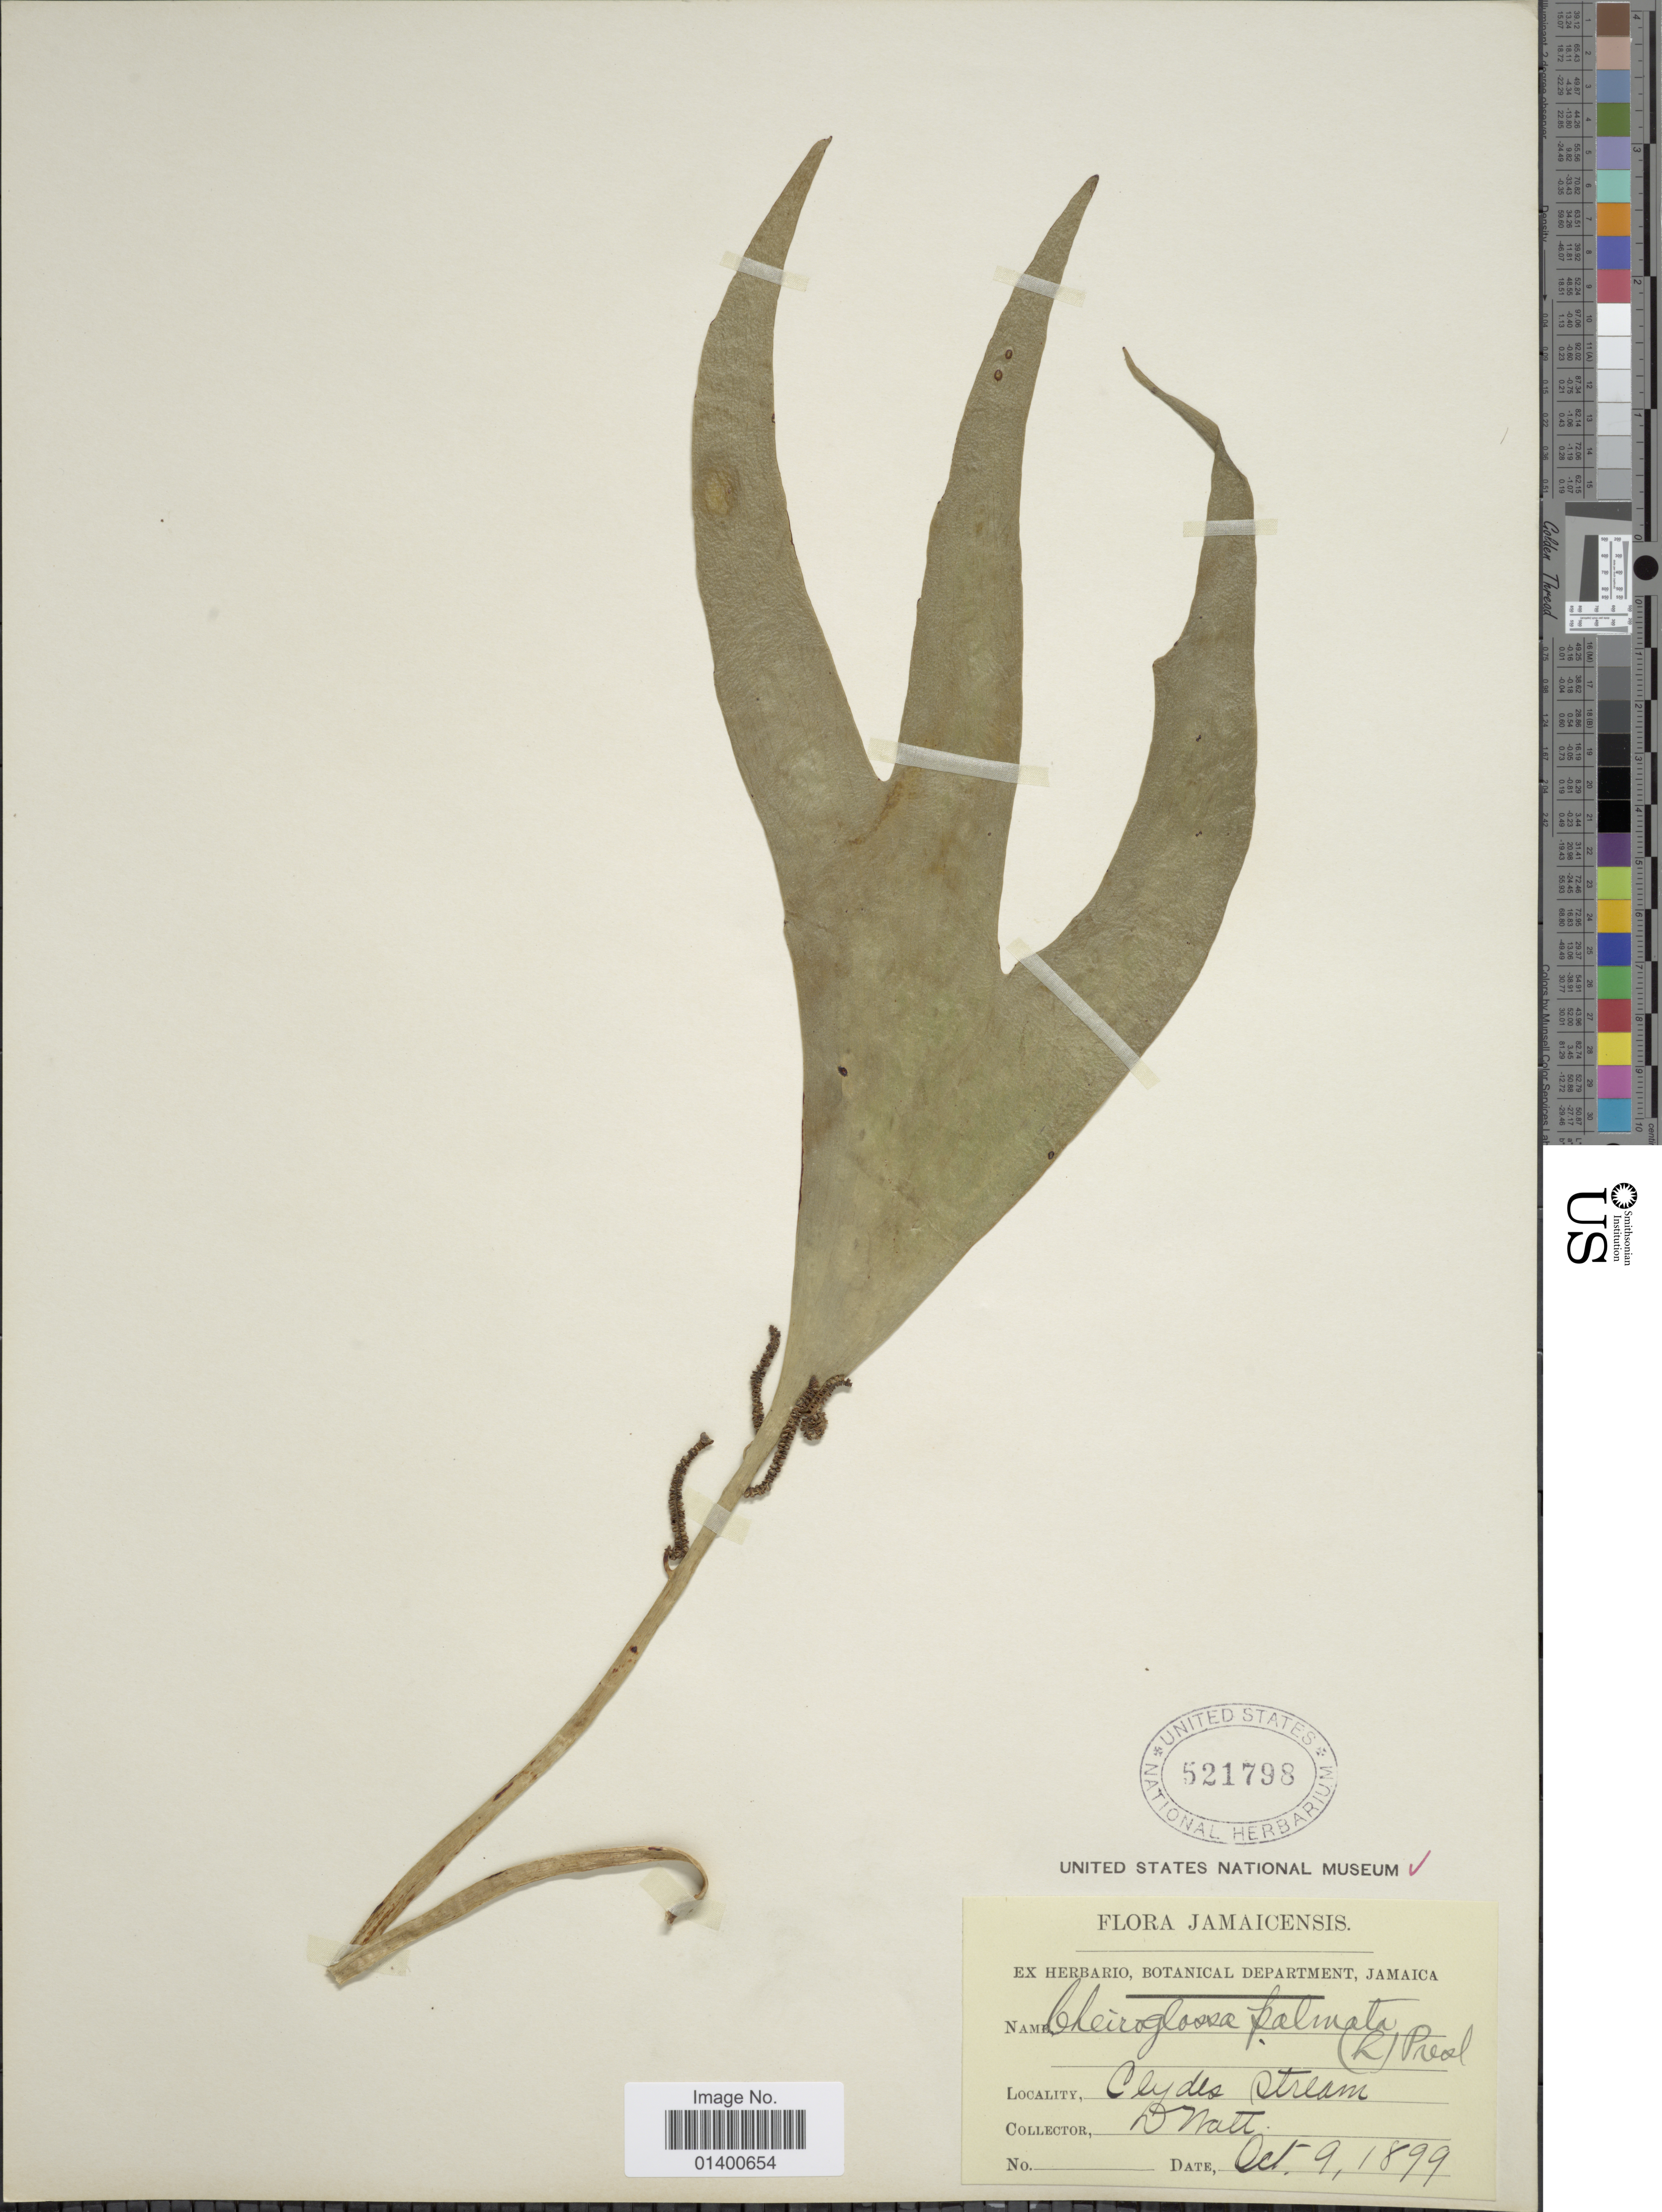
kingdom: Plantae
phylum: Tracheophyta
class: Polypodiopsida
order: Ophioglossales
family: Ophioglossaceae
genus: Cheiroglossa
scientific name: Cheiroglossa palmata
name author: (L.) C. Presl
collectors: D. Nalt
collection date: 1899-10-09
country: Jamaica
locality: Clydes Stream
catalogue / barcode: US 521798